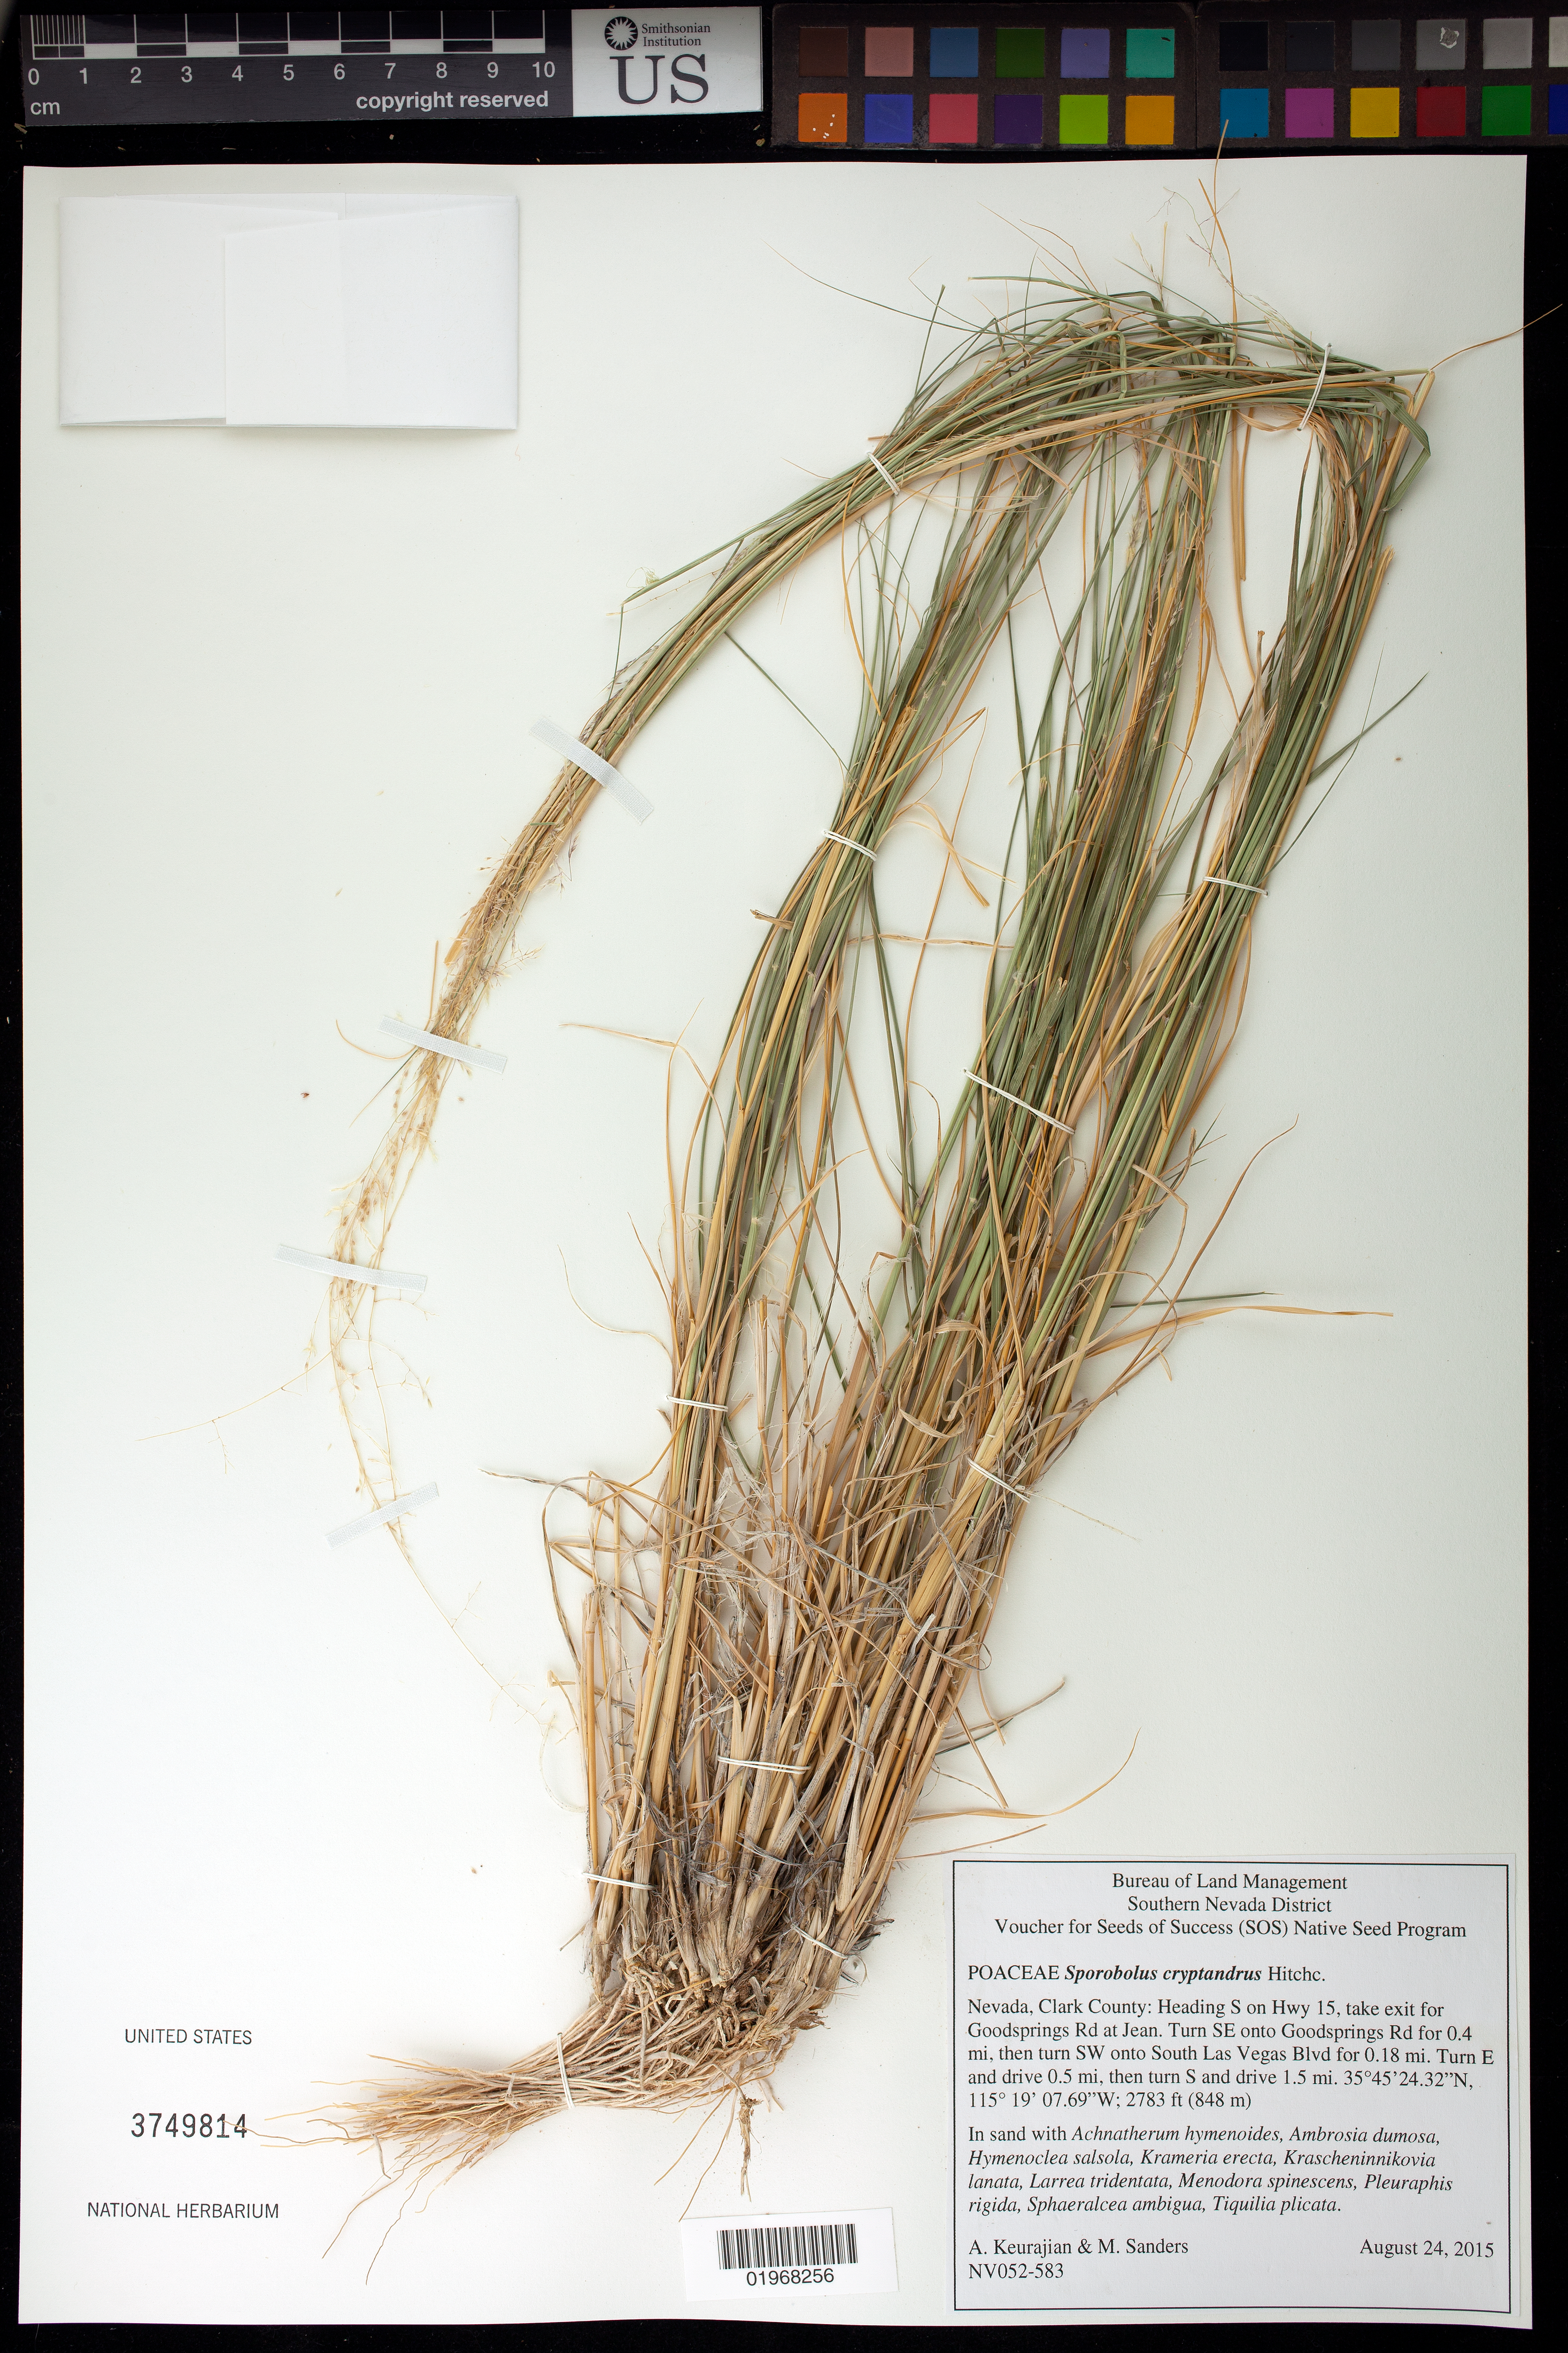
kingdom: Plantae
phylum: Tracheophyta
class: Liliopsida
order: Poales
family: Poaceae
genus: Sporobolus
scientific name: Sporobolus cryptandrus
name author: (Torr.) A. Gray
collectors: A. Keurajian & M. Sanders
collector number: NV052-583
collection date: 2015-08-24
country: United States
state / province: Nevada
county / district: Clark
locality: South Las Vegas Blvd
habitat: In sand with Krameria erecta, Pleuraphis rigida, Larrea tridentat, ect.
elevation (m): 848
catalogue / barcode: US 3749814